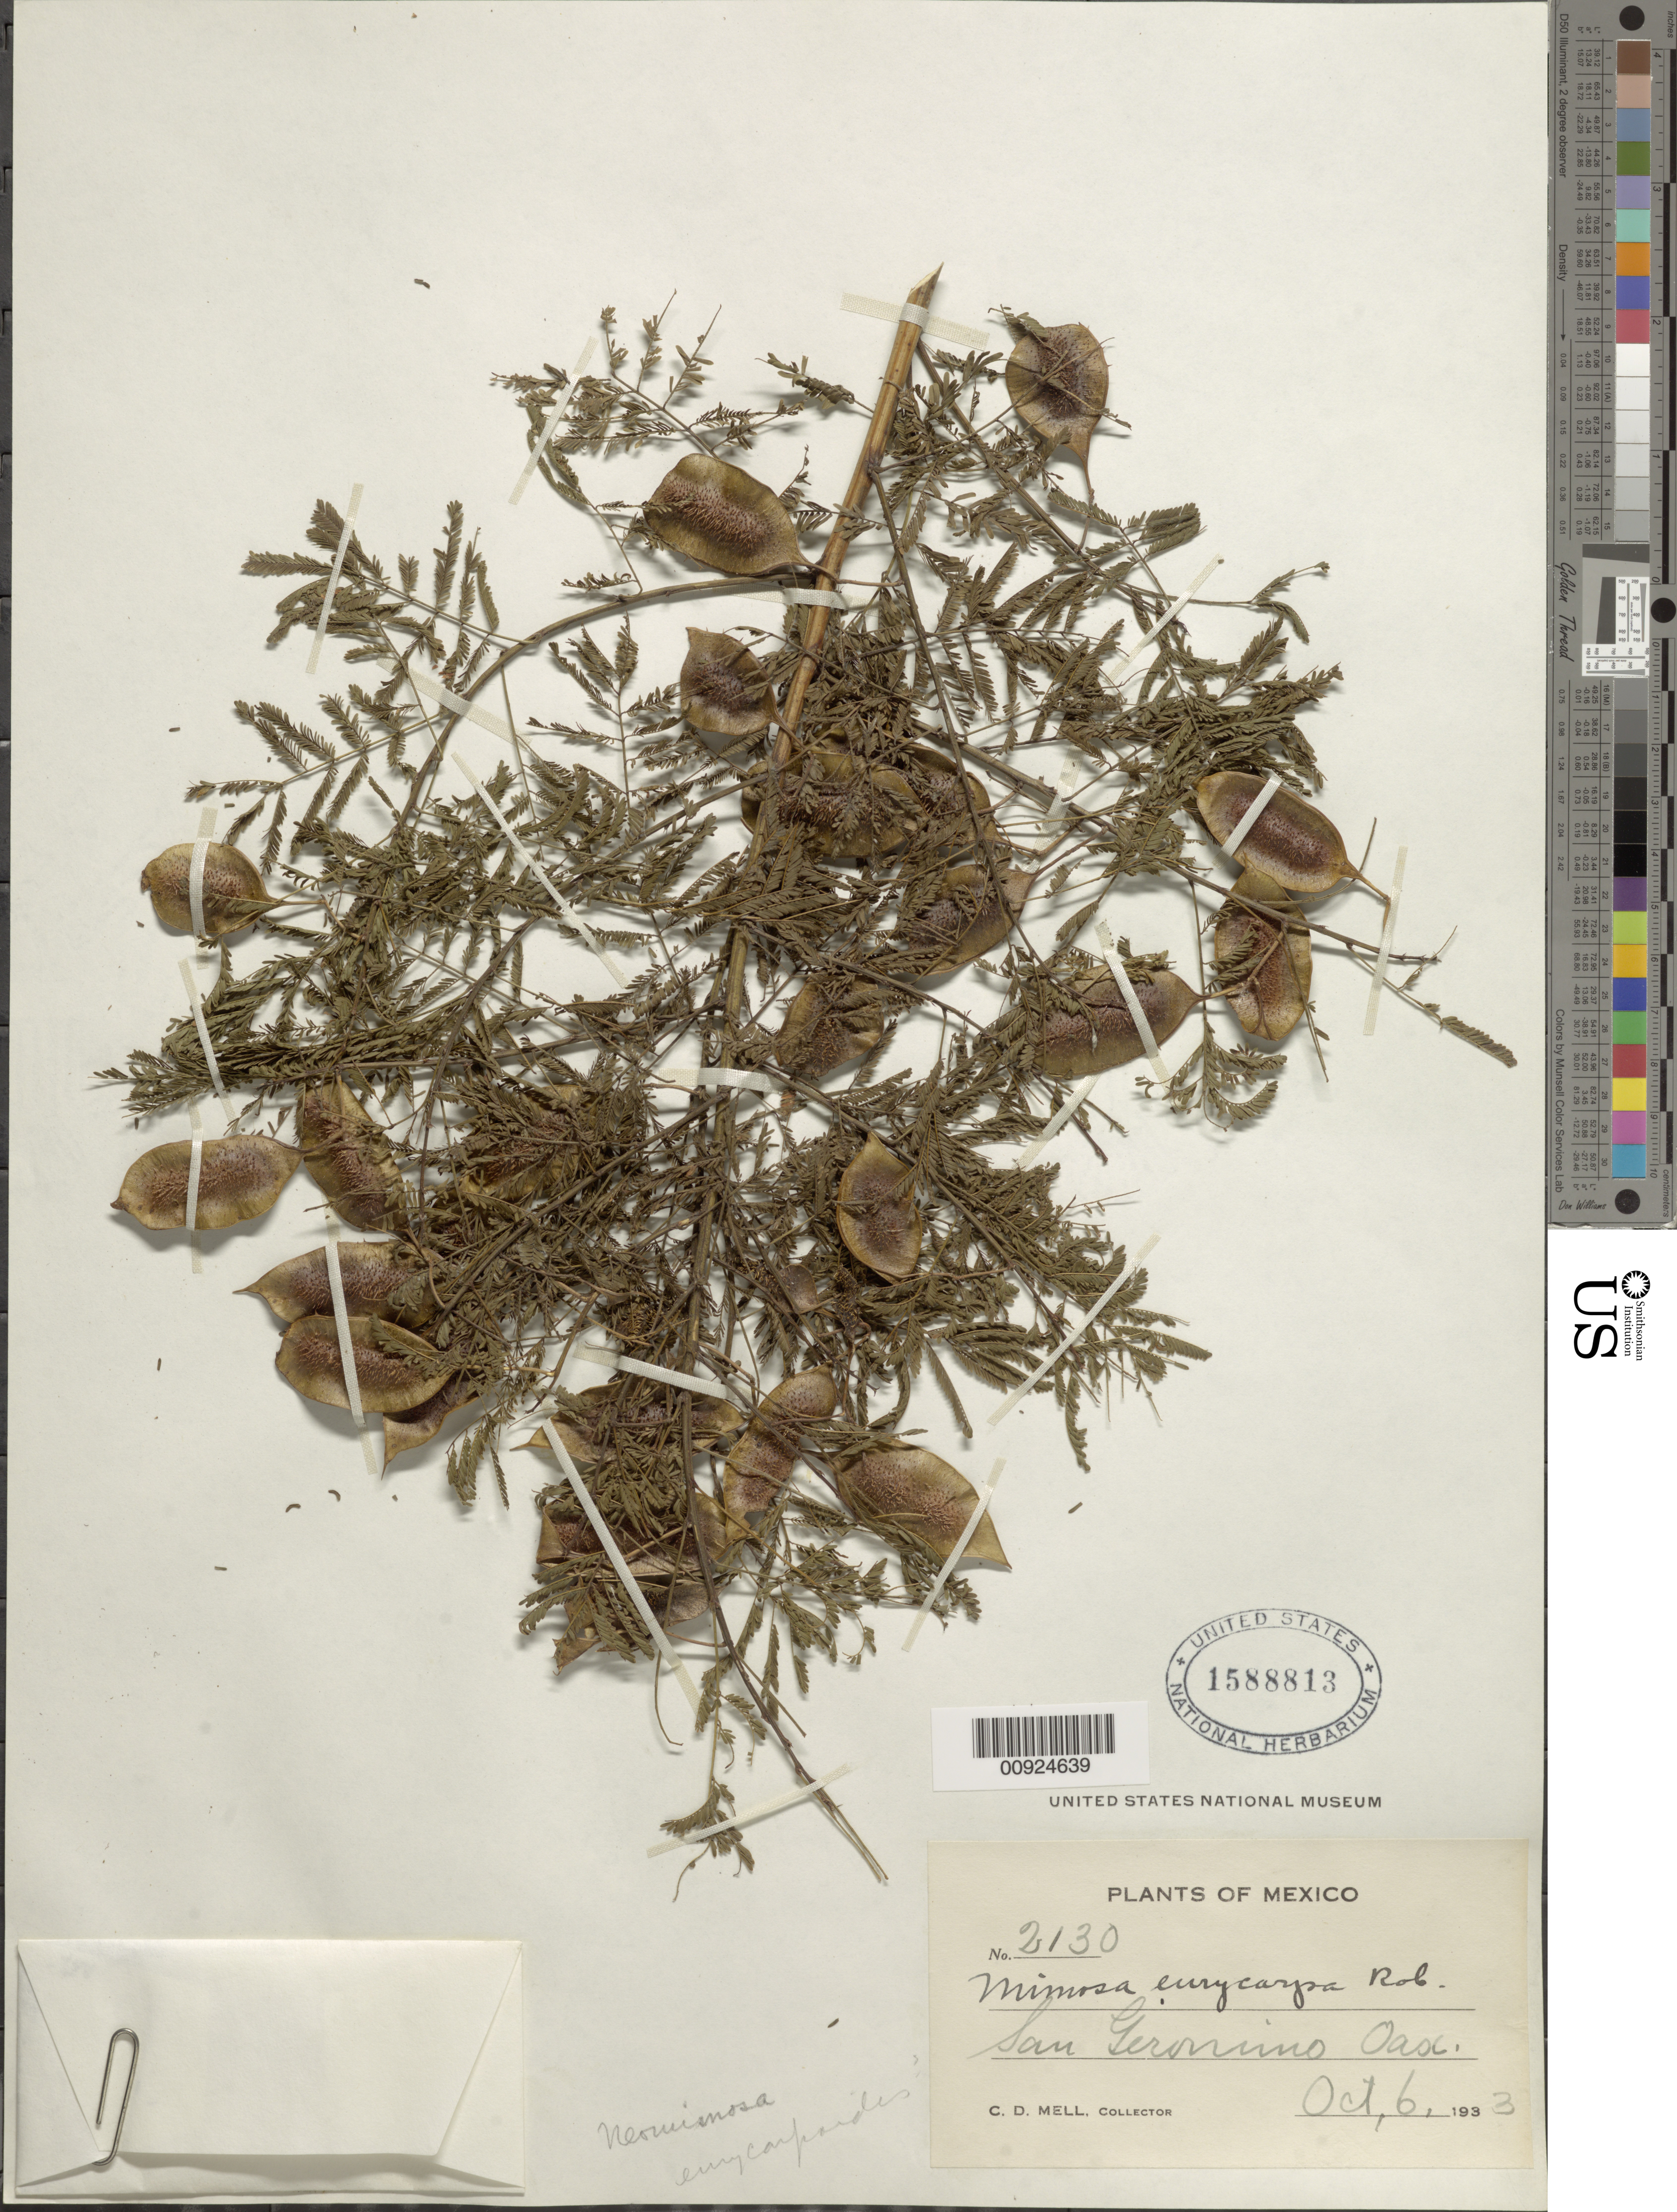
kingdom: Plantae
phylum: Tracheophyta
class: Magnoliopsida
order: Fabales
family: Fabaceae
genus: Mimosa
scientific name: Mimosa eurycarpa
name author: B.L. Rob.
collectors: C. D. Mell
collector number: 2130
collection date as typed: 06 Oct 1933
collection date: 1933-10-06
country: Mexico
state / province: Oaxaca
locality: San Geronimo, Oaxaca.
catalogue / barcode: US 1588813